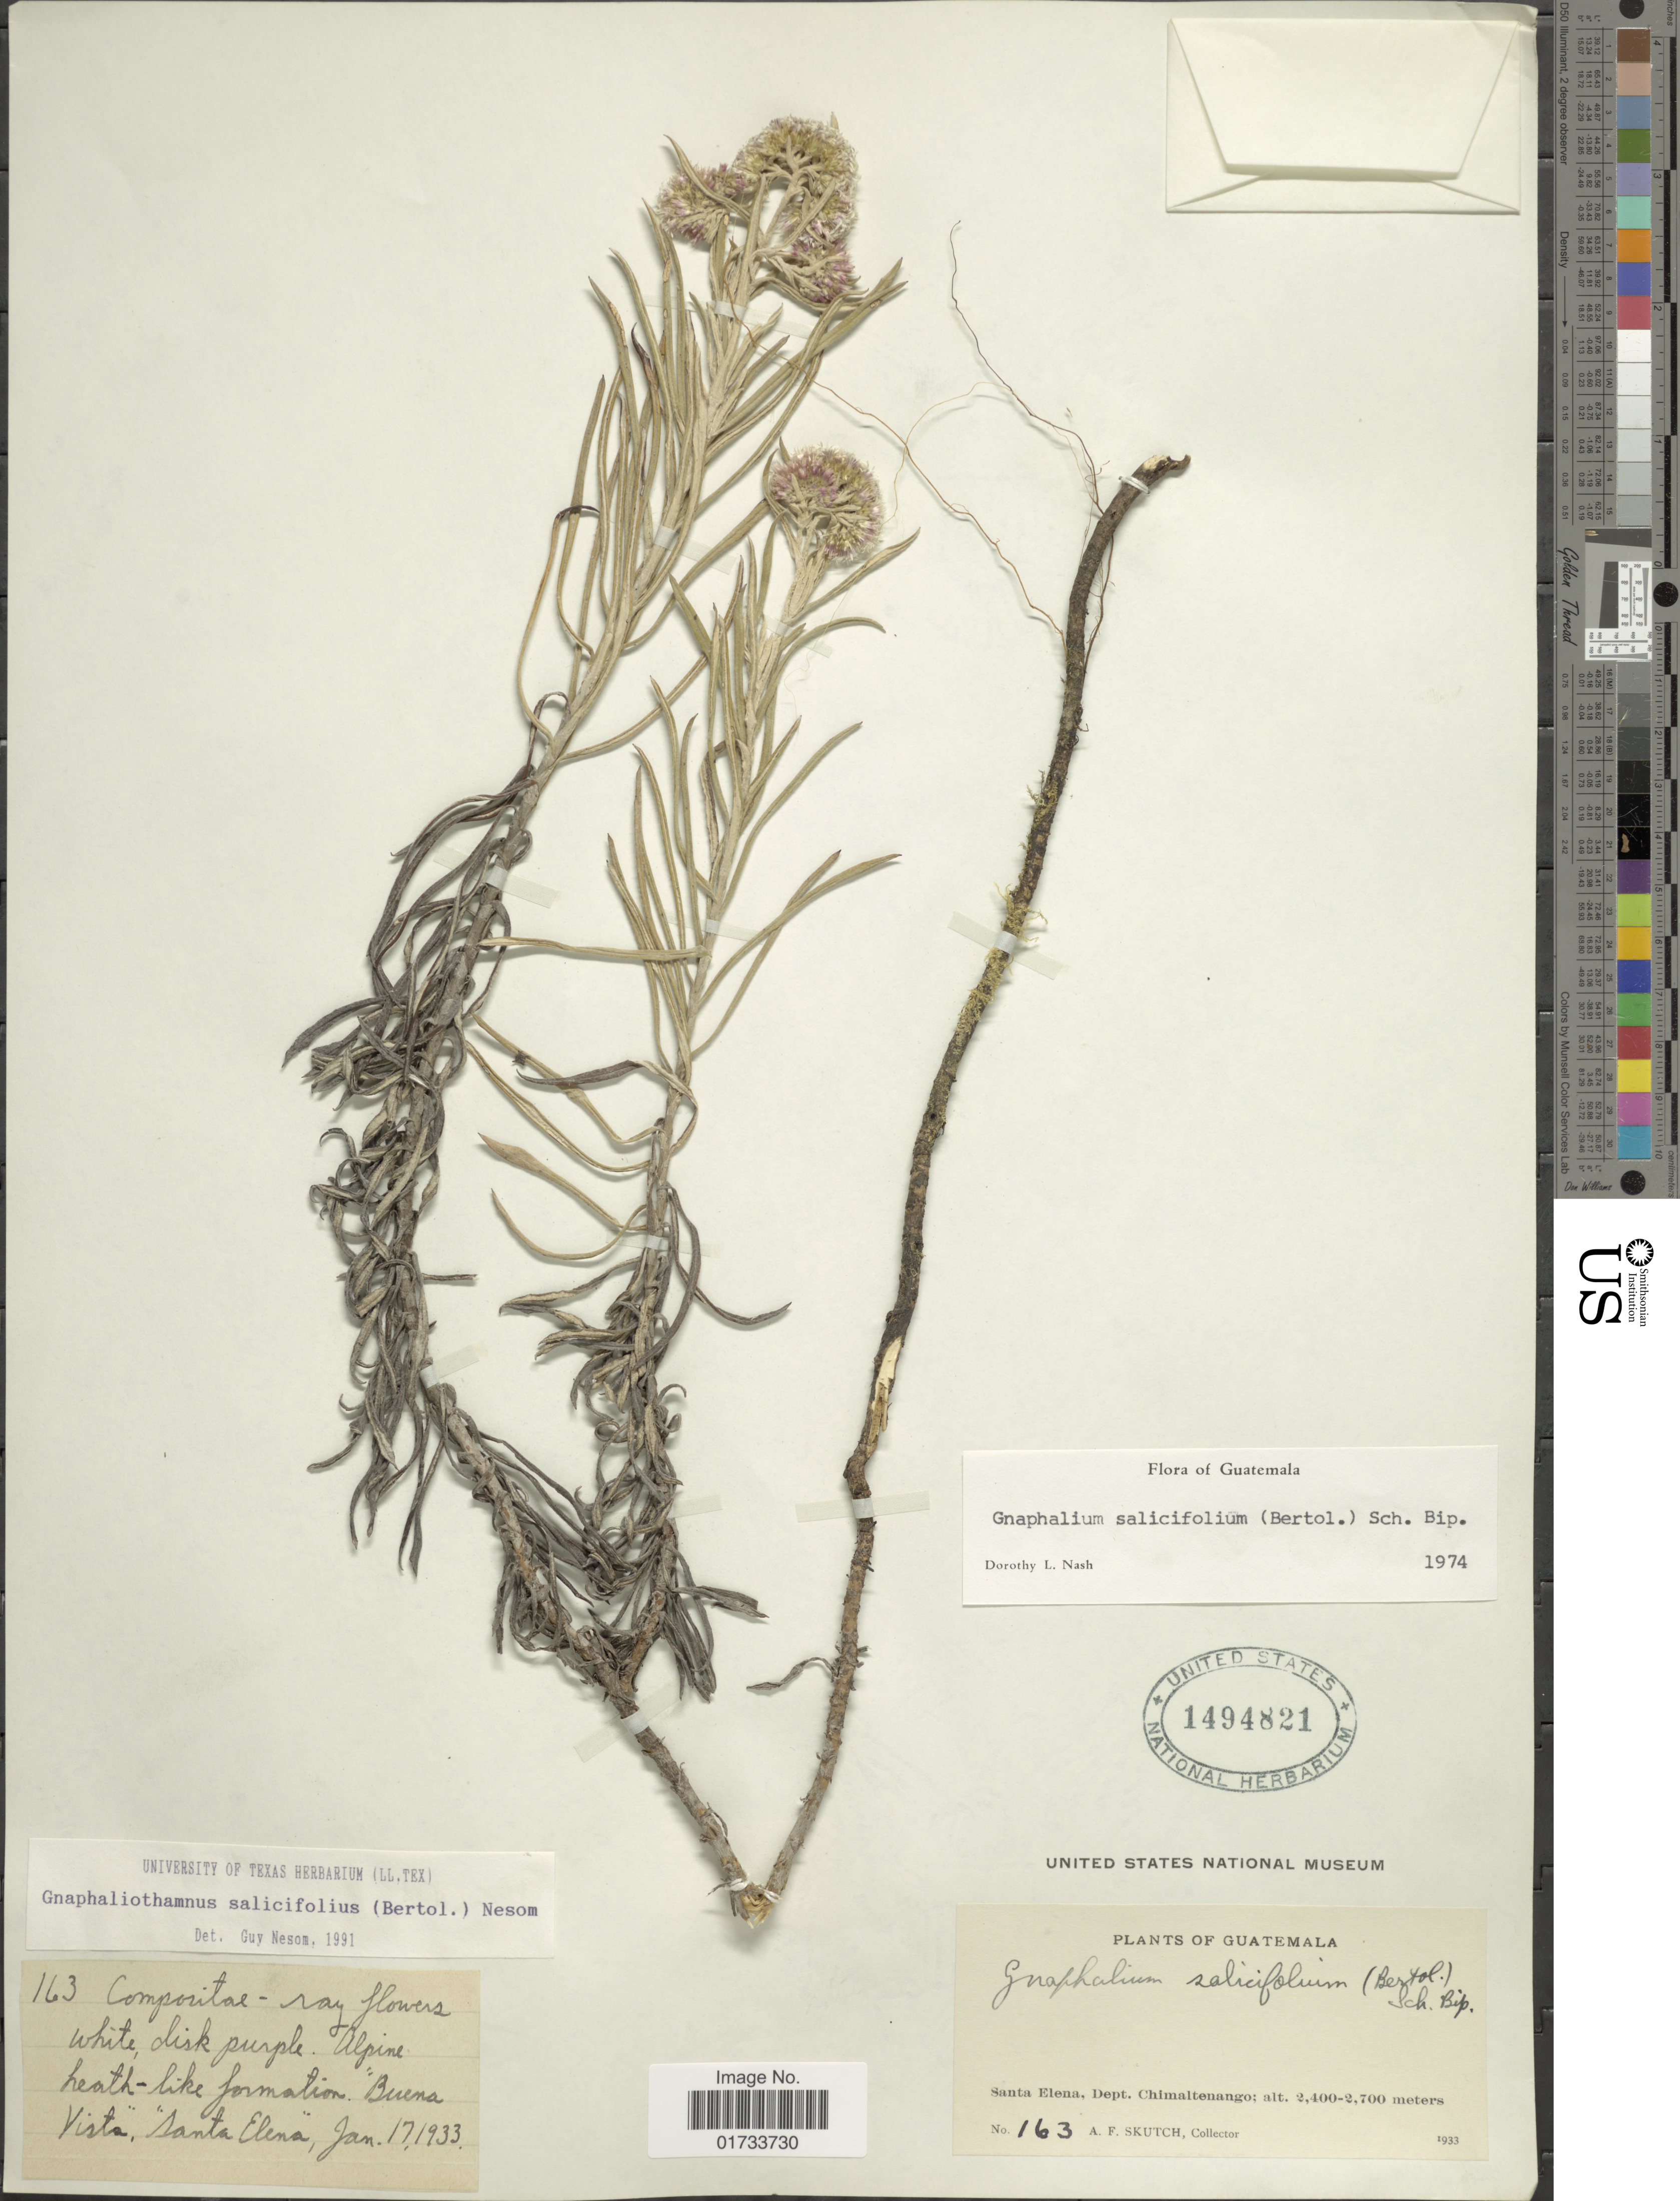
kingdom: Plantae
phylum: Tracheophyta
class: Magnoliopsida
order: Asterales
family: Asteraceae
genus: Chionolaena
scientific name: Chionolaena salicifolia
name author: (Bertol.) G.L. Nesom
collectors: A. F. Skutch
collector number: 163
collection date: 1933-01-17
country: Guatemala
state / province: Chimaltenango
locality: Buena Vista, Santa Elena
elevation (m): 2400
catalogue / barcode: US 1494821